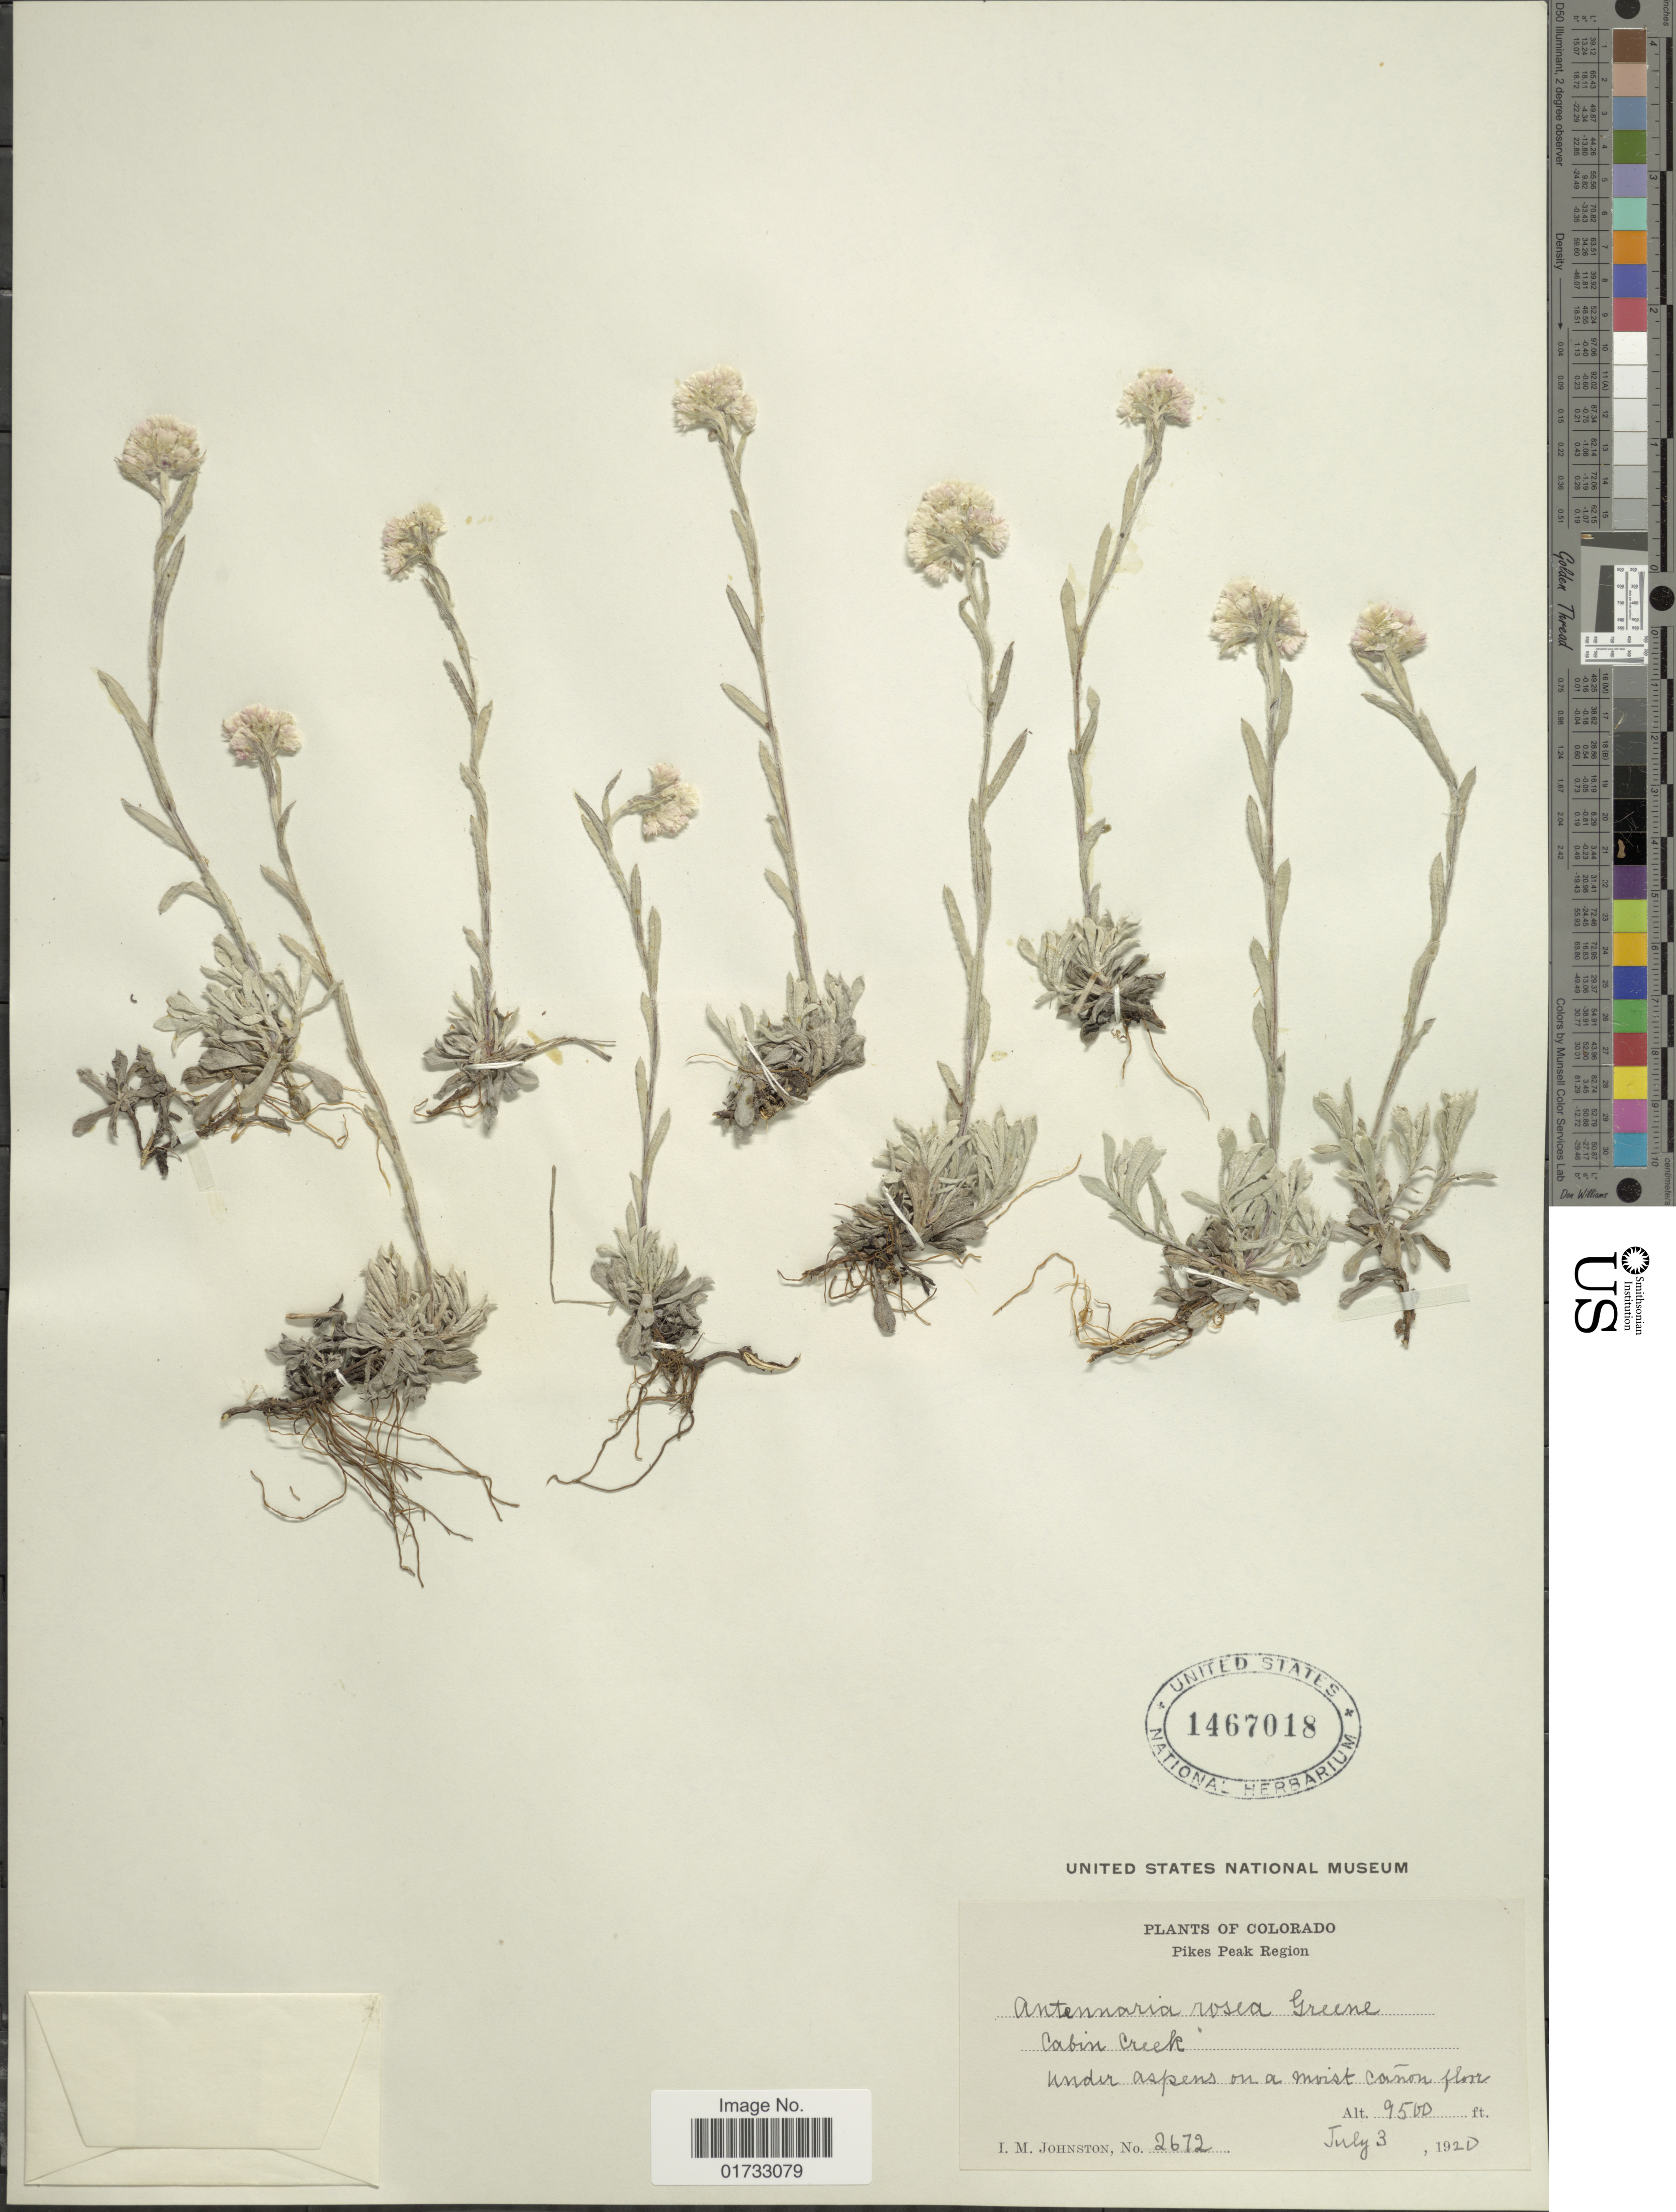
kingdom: Plantae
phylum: Tracheophyta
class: Magnoliopsida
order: Asterales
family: Asteraceae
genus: Antennaria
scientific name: Antennaria rosea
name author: Greene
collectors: I.M. Johnston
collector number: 2672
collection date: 1920-07-03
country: United States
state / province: Colorado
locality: Pikes Peak Region, Cabin Creek, under aspens on a moist cañon floor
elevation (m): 2896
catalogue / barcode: US 1467018